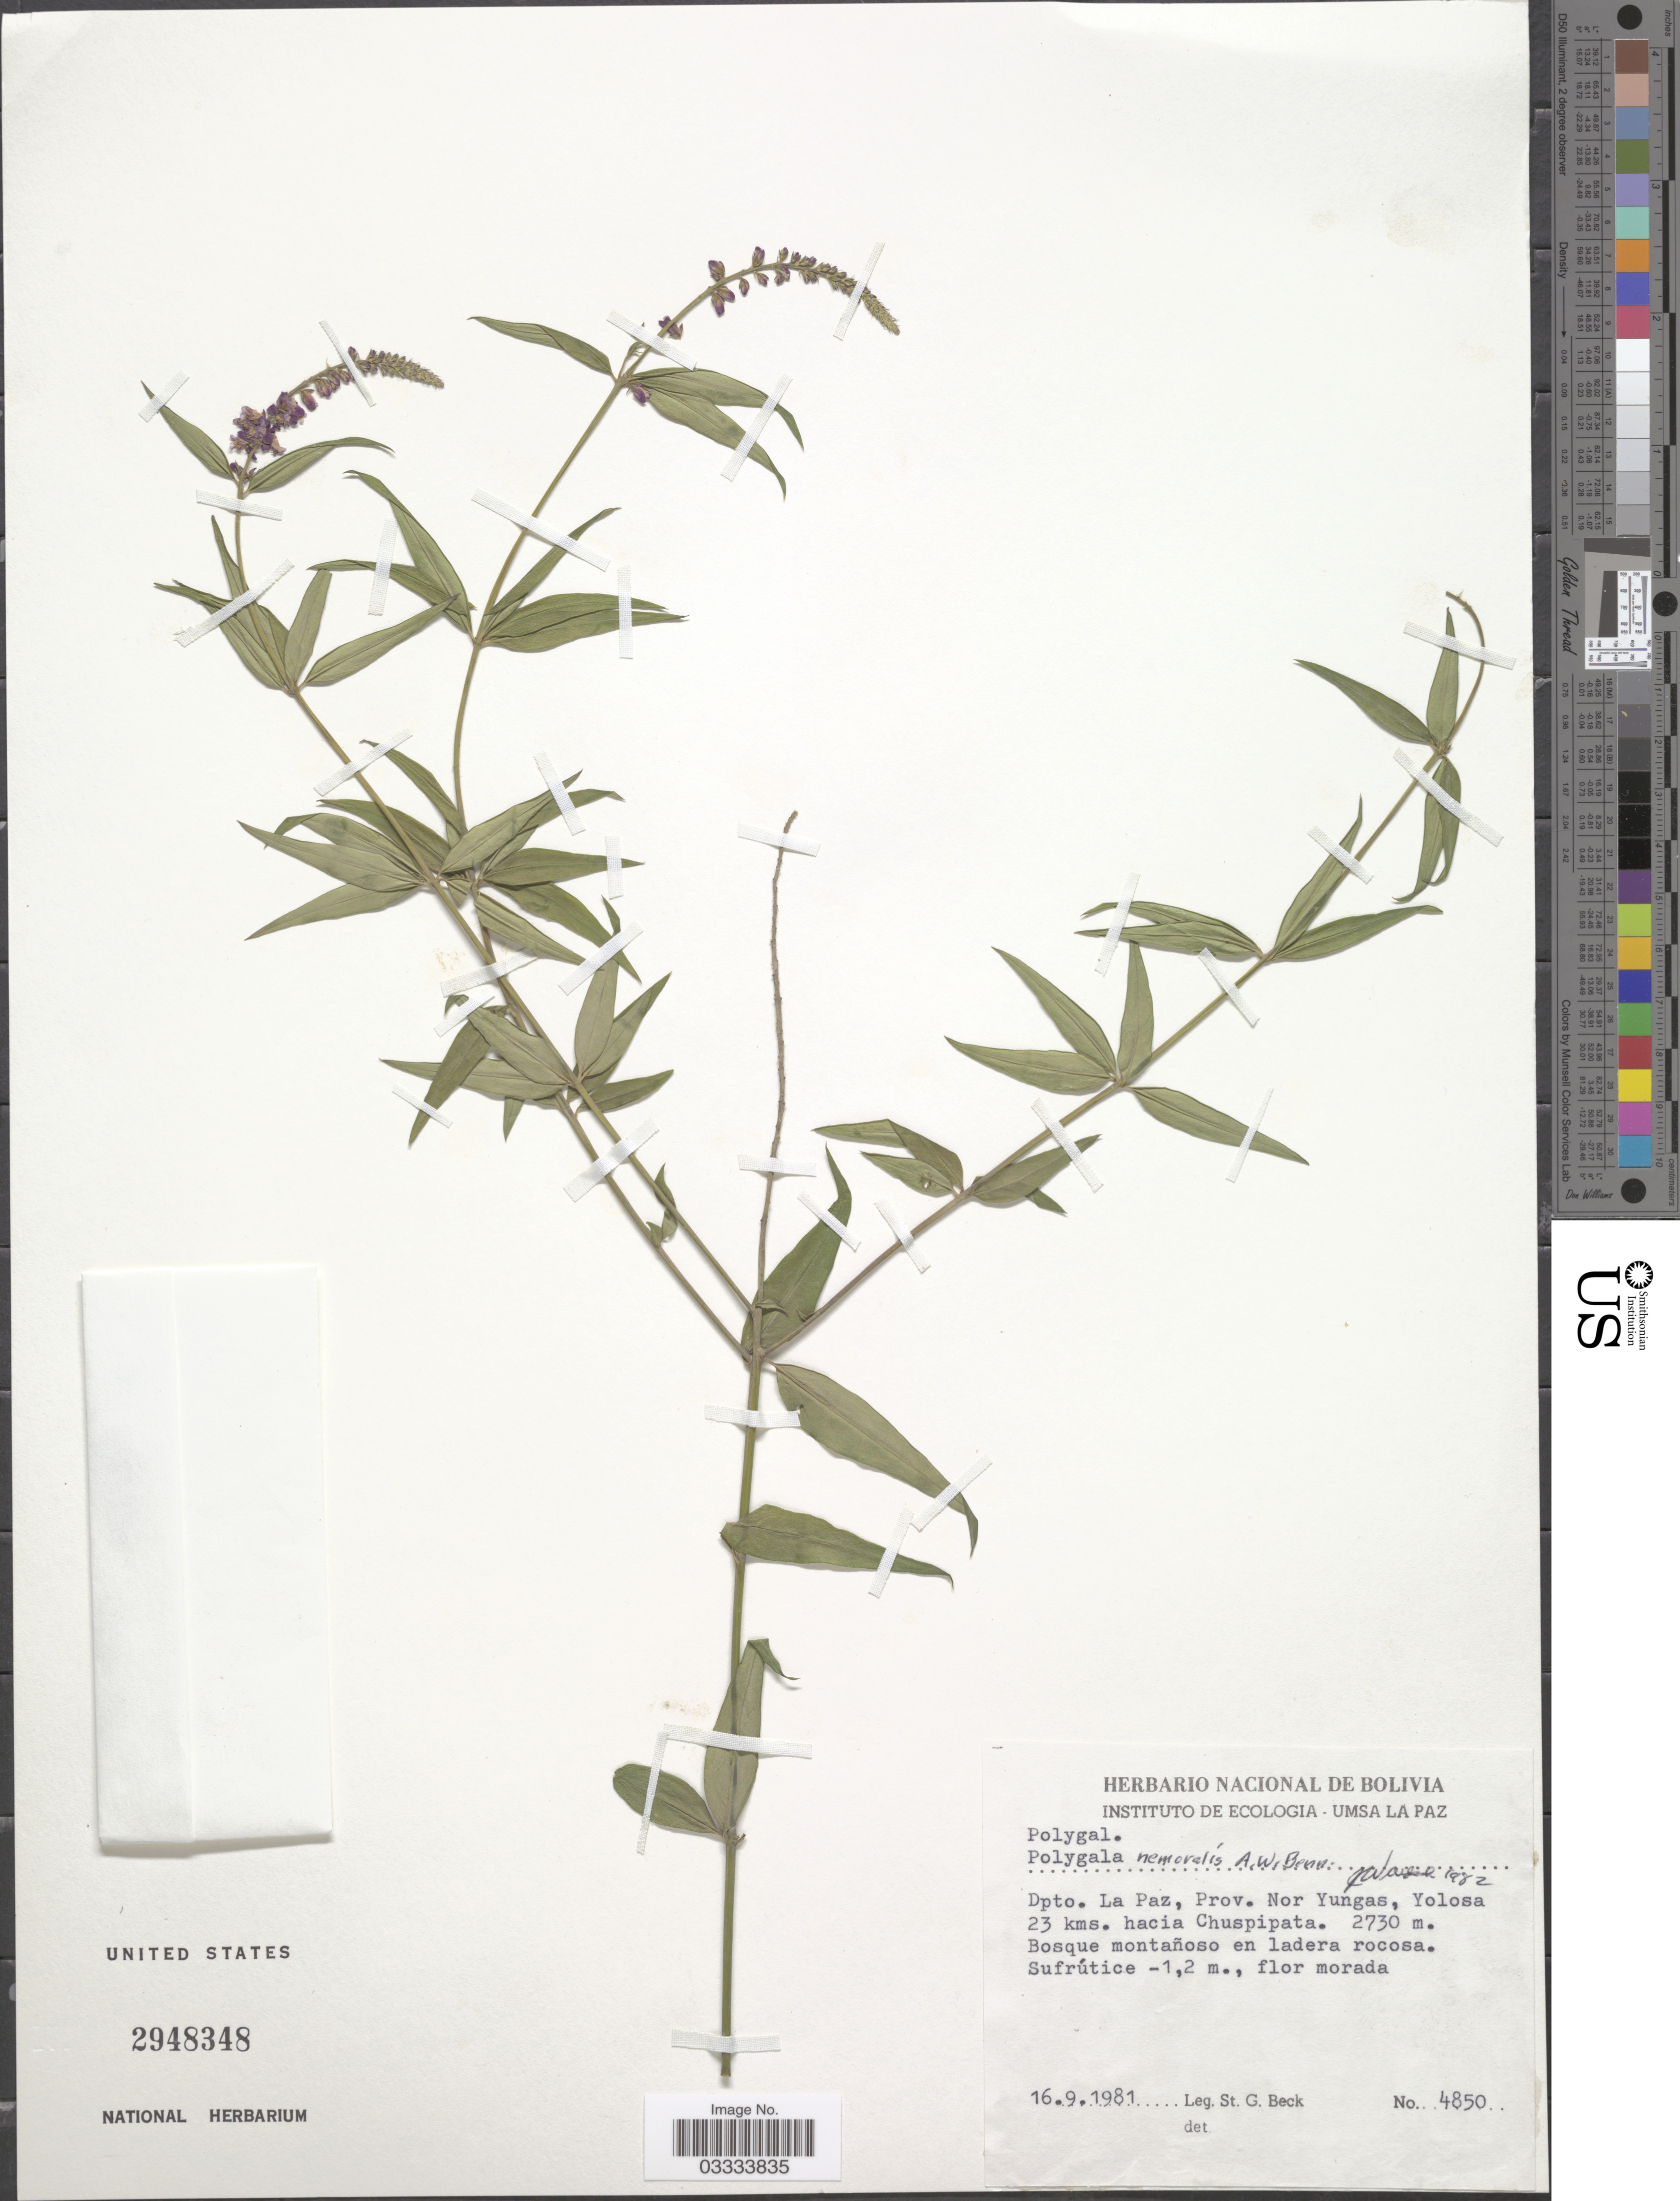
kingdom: Plantae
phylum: Tracheophyta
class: Magnoliopsida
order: Fabales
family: Polygalaceae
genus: Polygala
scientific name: Polygala nemoralis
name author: A.W. Benn.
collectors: S. G. Beck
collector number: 4850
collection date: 1981-09-16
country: Bolivia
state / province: La Paz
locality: Dpto. La Paz, Prov. Nor Yungas, Yolosa 23 kms. hacia Chuspipata.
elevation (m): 2730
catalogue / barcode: US 2948348